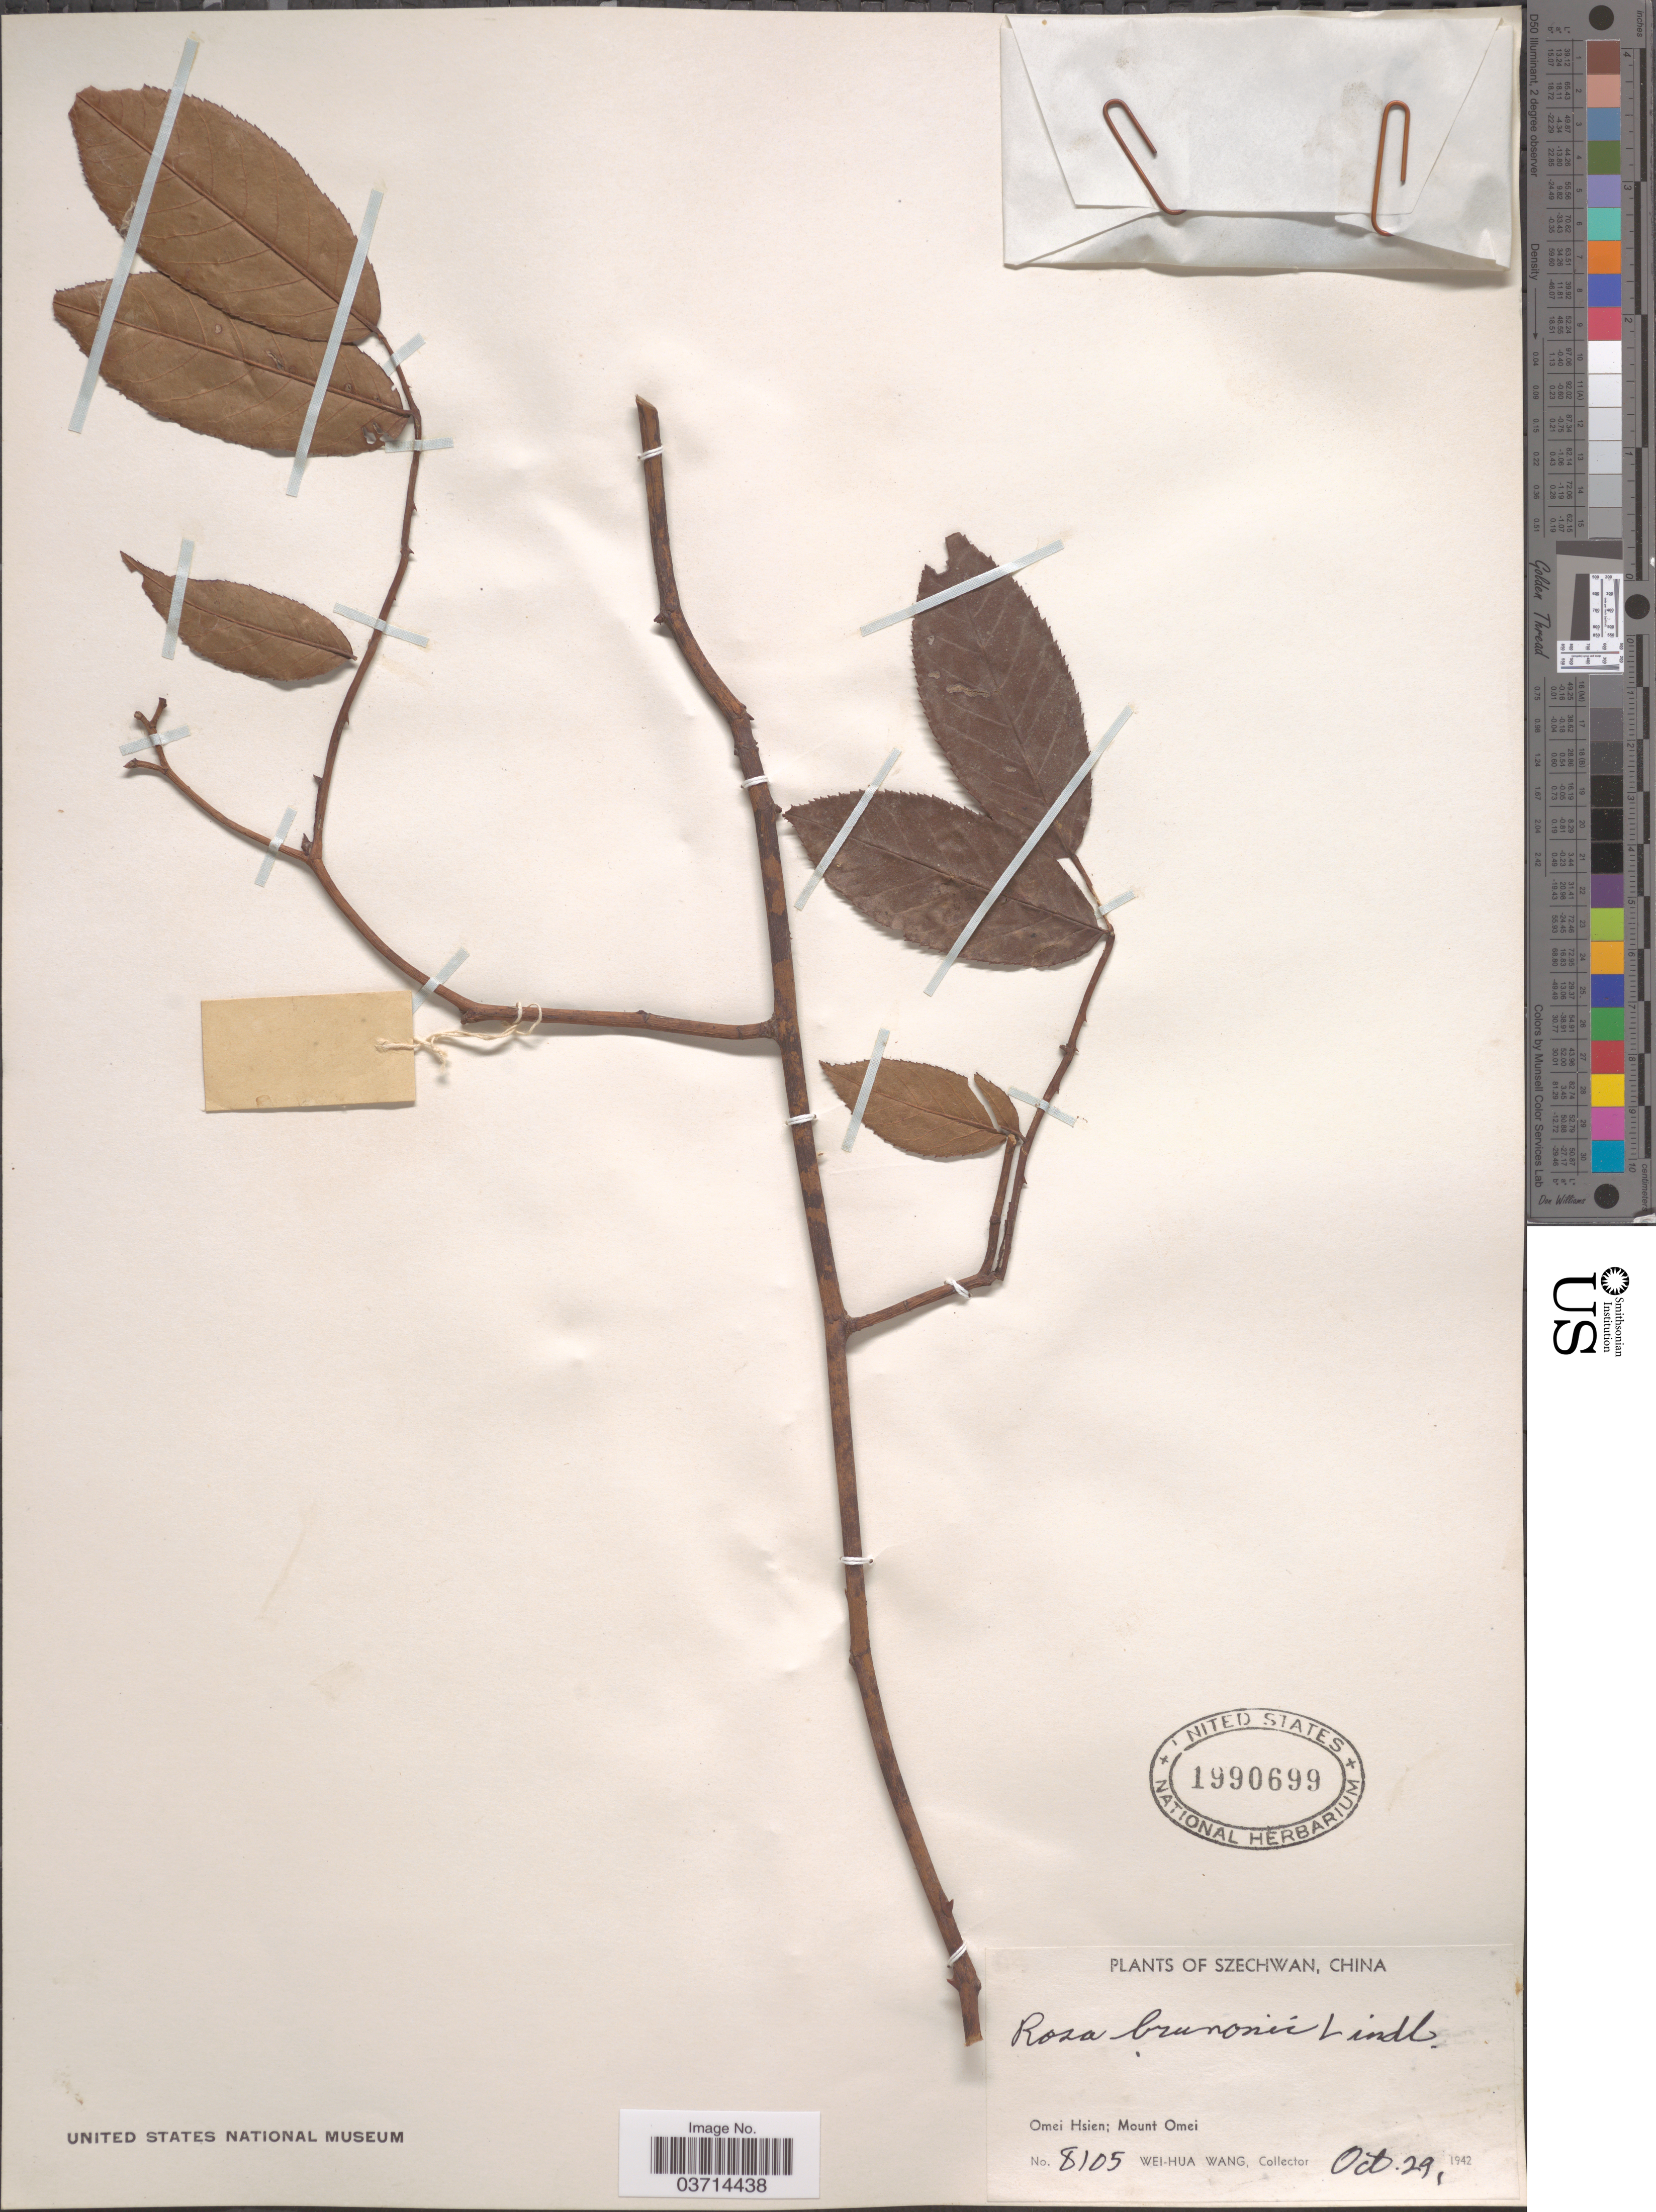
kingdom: Plantae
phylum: Tracheophyta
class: Magnoliopsida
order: Rosales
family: Rosaceae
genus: Rosa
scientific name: Rosa brunonii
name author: Lindl.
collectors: W. Wang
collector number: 8105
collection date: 1942-10-29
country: China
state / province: Sichuan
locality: Szechwan. Omei Hsien; Mount Omei.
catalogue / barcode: US 1990699